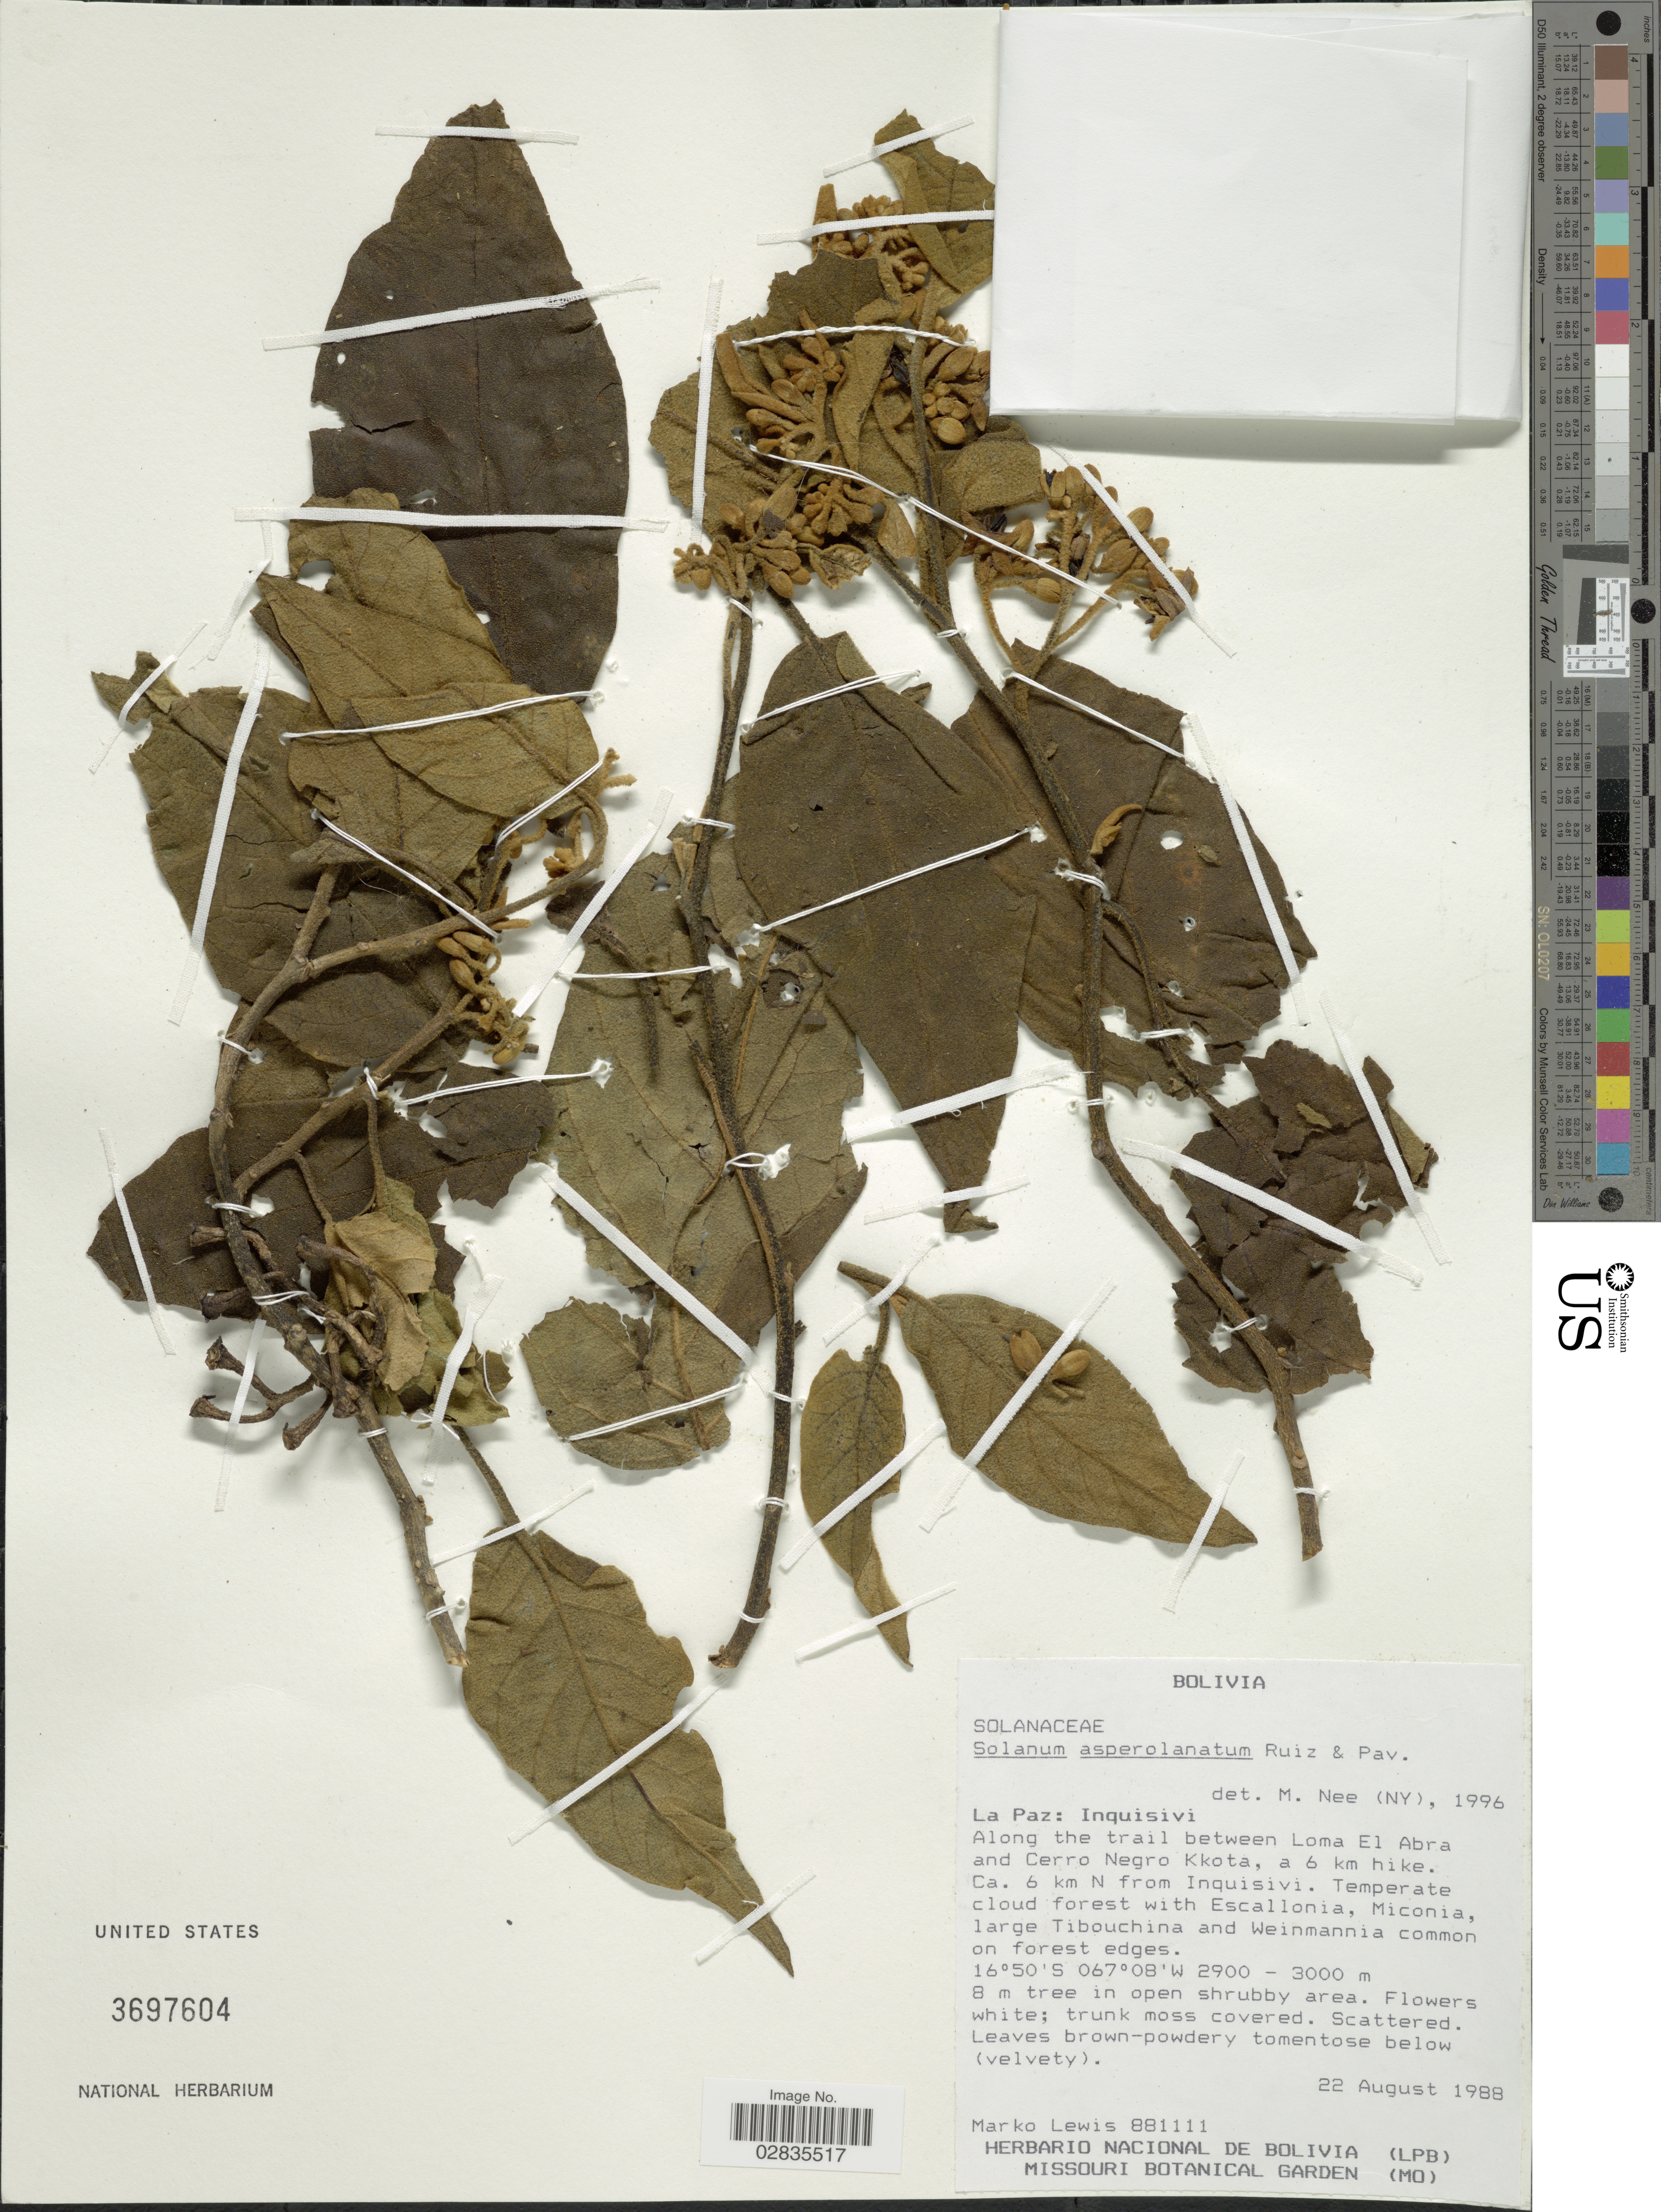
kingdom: Plantae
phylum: Tracheophyta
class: Magnoliopsida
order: Solanales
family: Solanaceae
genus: Solanum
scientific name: Solanum asperolanatum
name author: Ruiz & Pav.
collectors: M. A. Lewis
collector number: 881111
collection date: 1988-08-22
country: Bolivia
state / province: La Paz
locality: Inquisivi, along the trail between Loma El Abra and Cerro Negro Kkota, a 6 km hike, Ca. 6 km N from Inquisivi.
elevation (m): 2900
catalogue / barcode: US 3697604